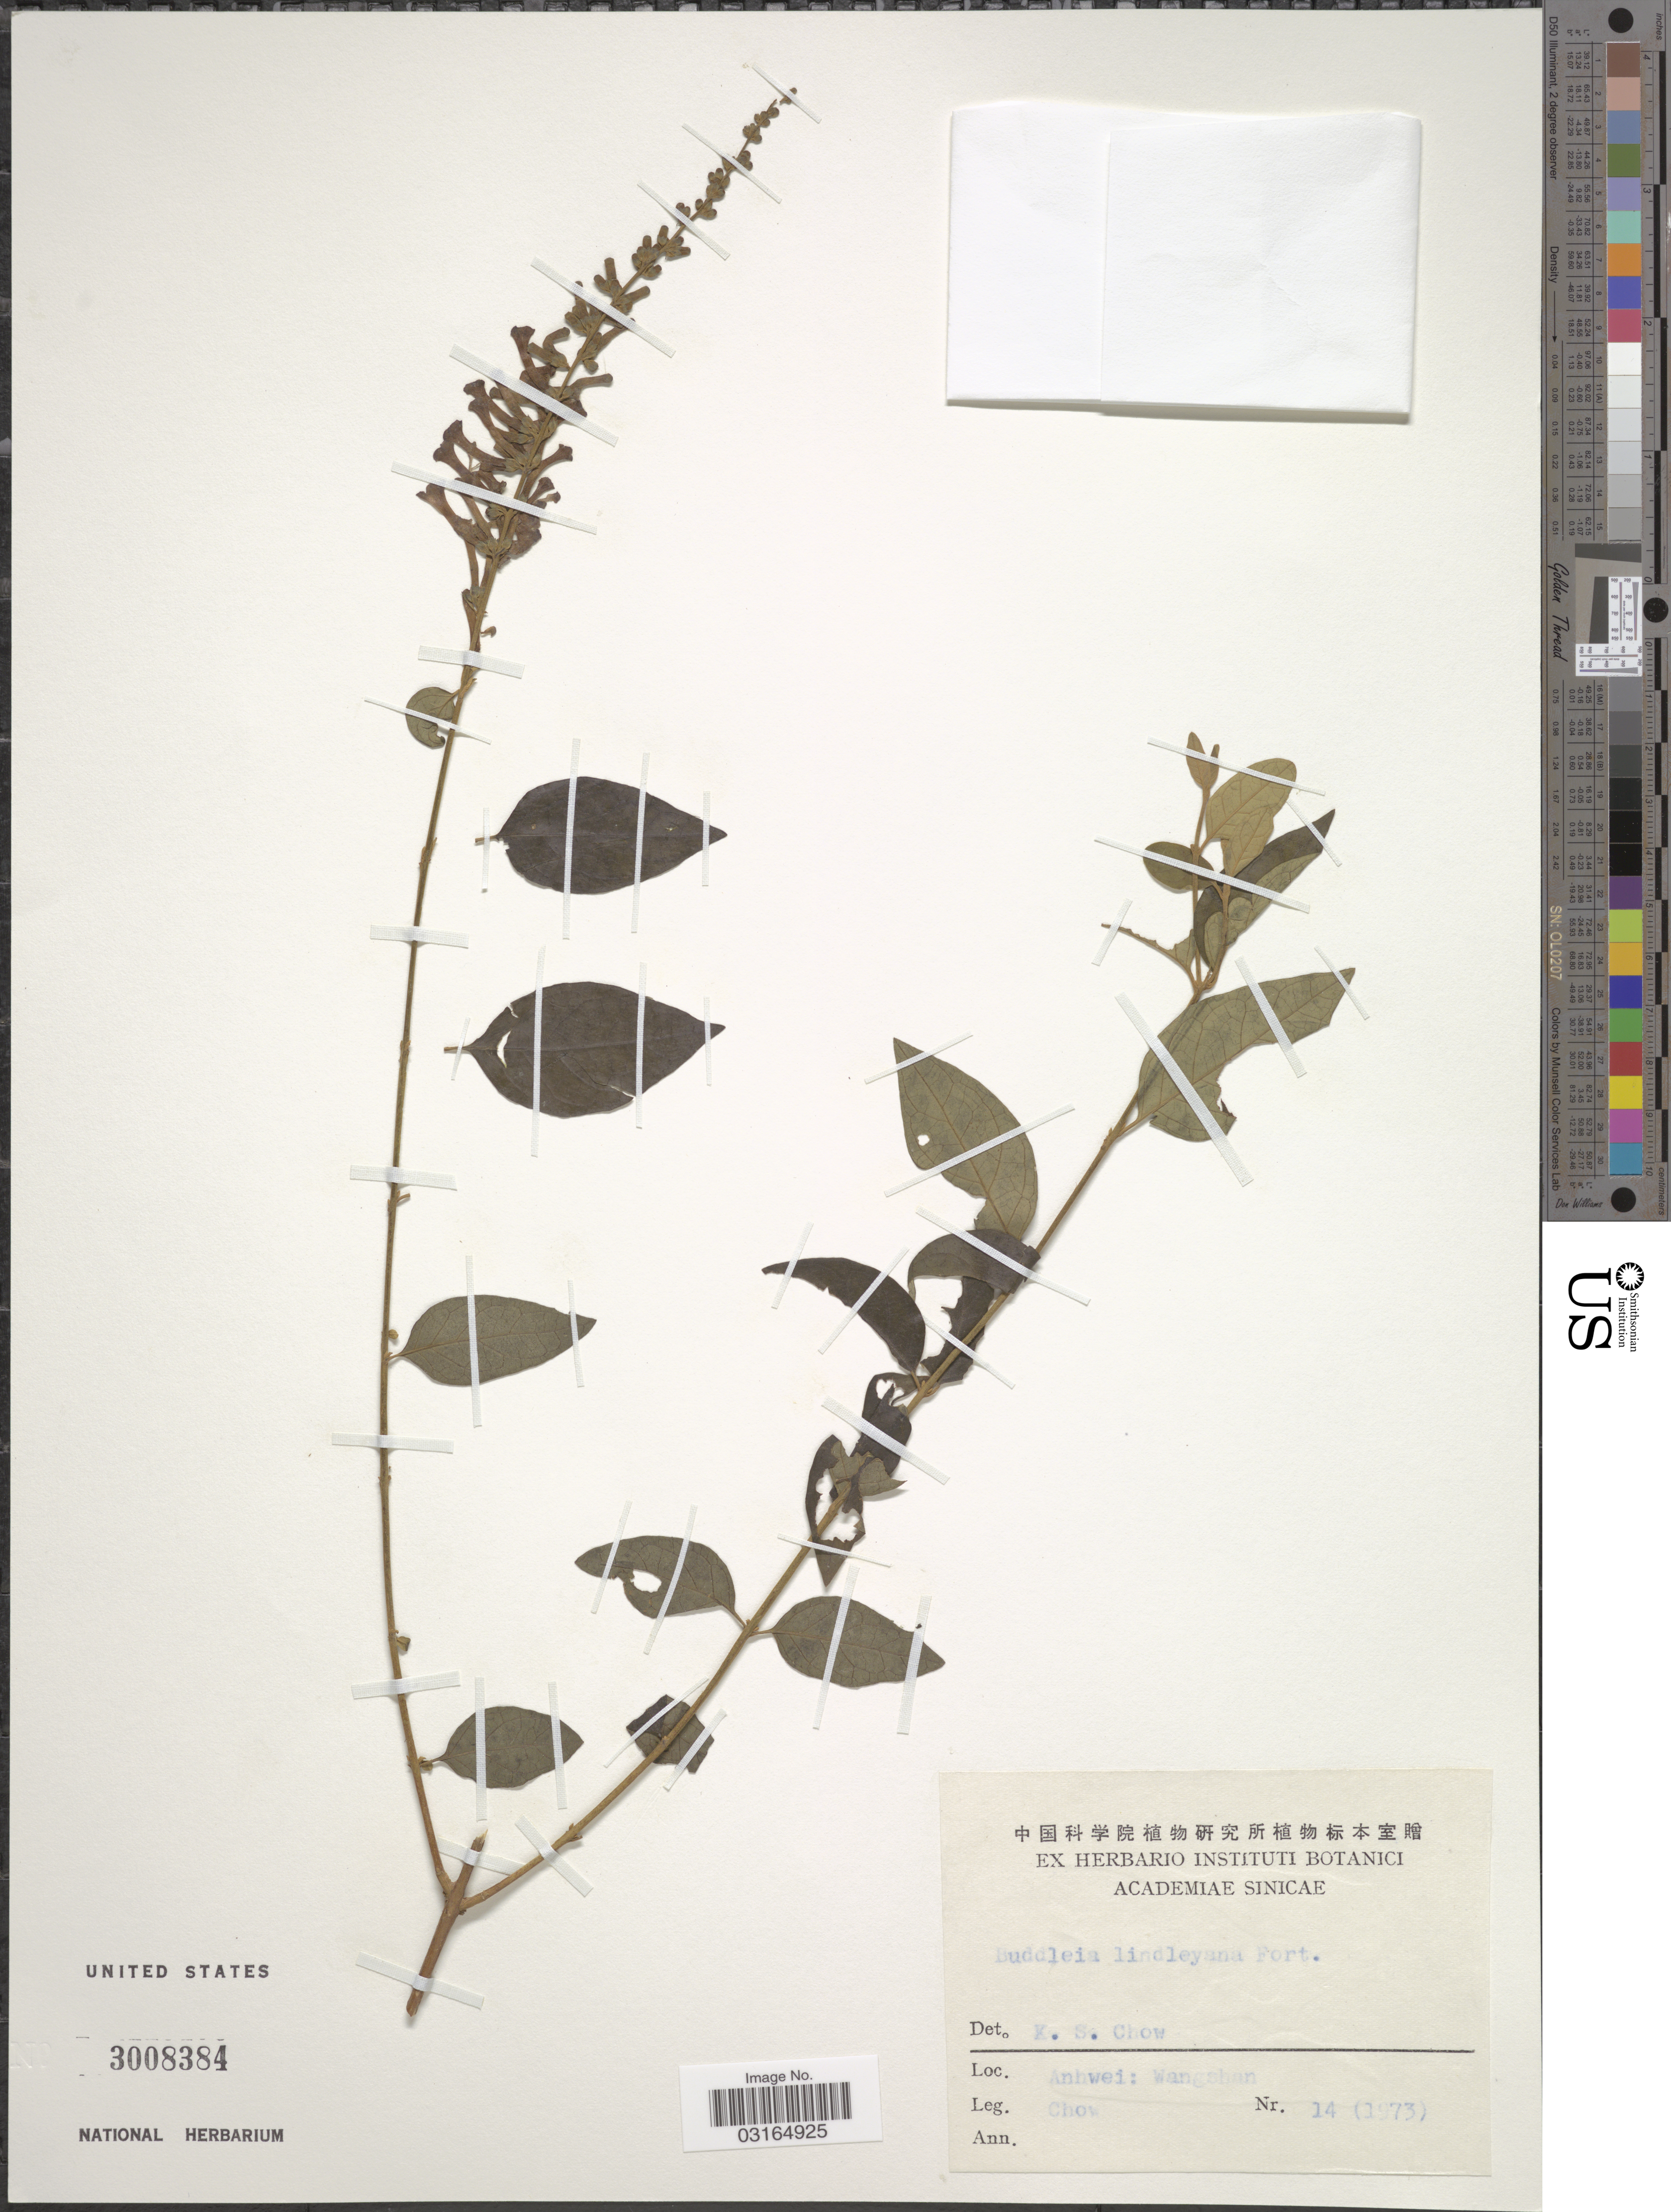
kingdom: Plantae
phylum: Tracheophyta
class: Magnoliopsida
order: Lamiales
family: Scrophulariaceae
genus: Buddleja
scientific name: Buddleja lindleyana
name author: Fortune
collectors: Chow, --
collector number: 14 (1973)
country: China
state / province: Anhui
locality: Anhwei: Wangshan.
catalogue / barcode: US 3008384